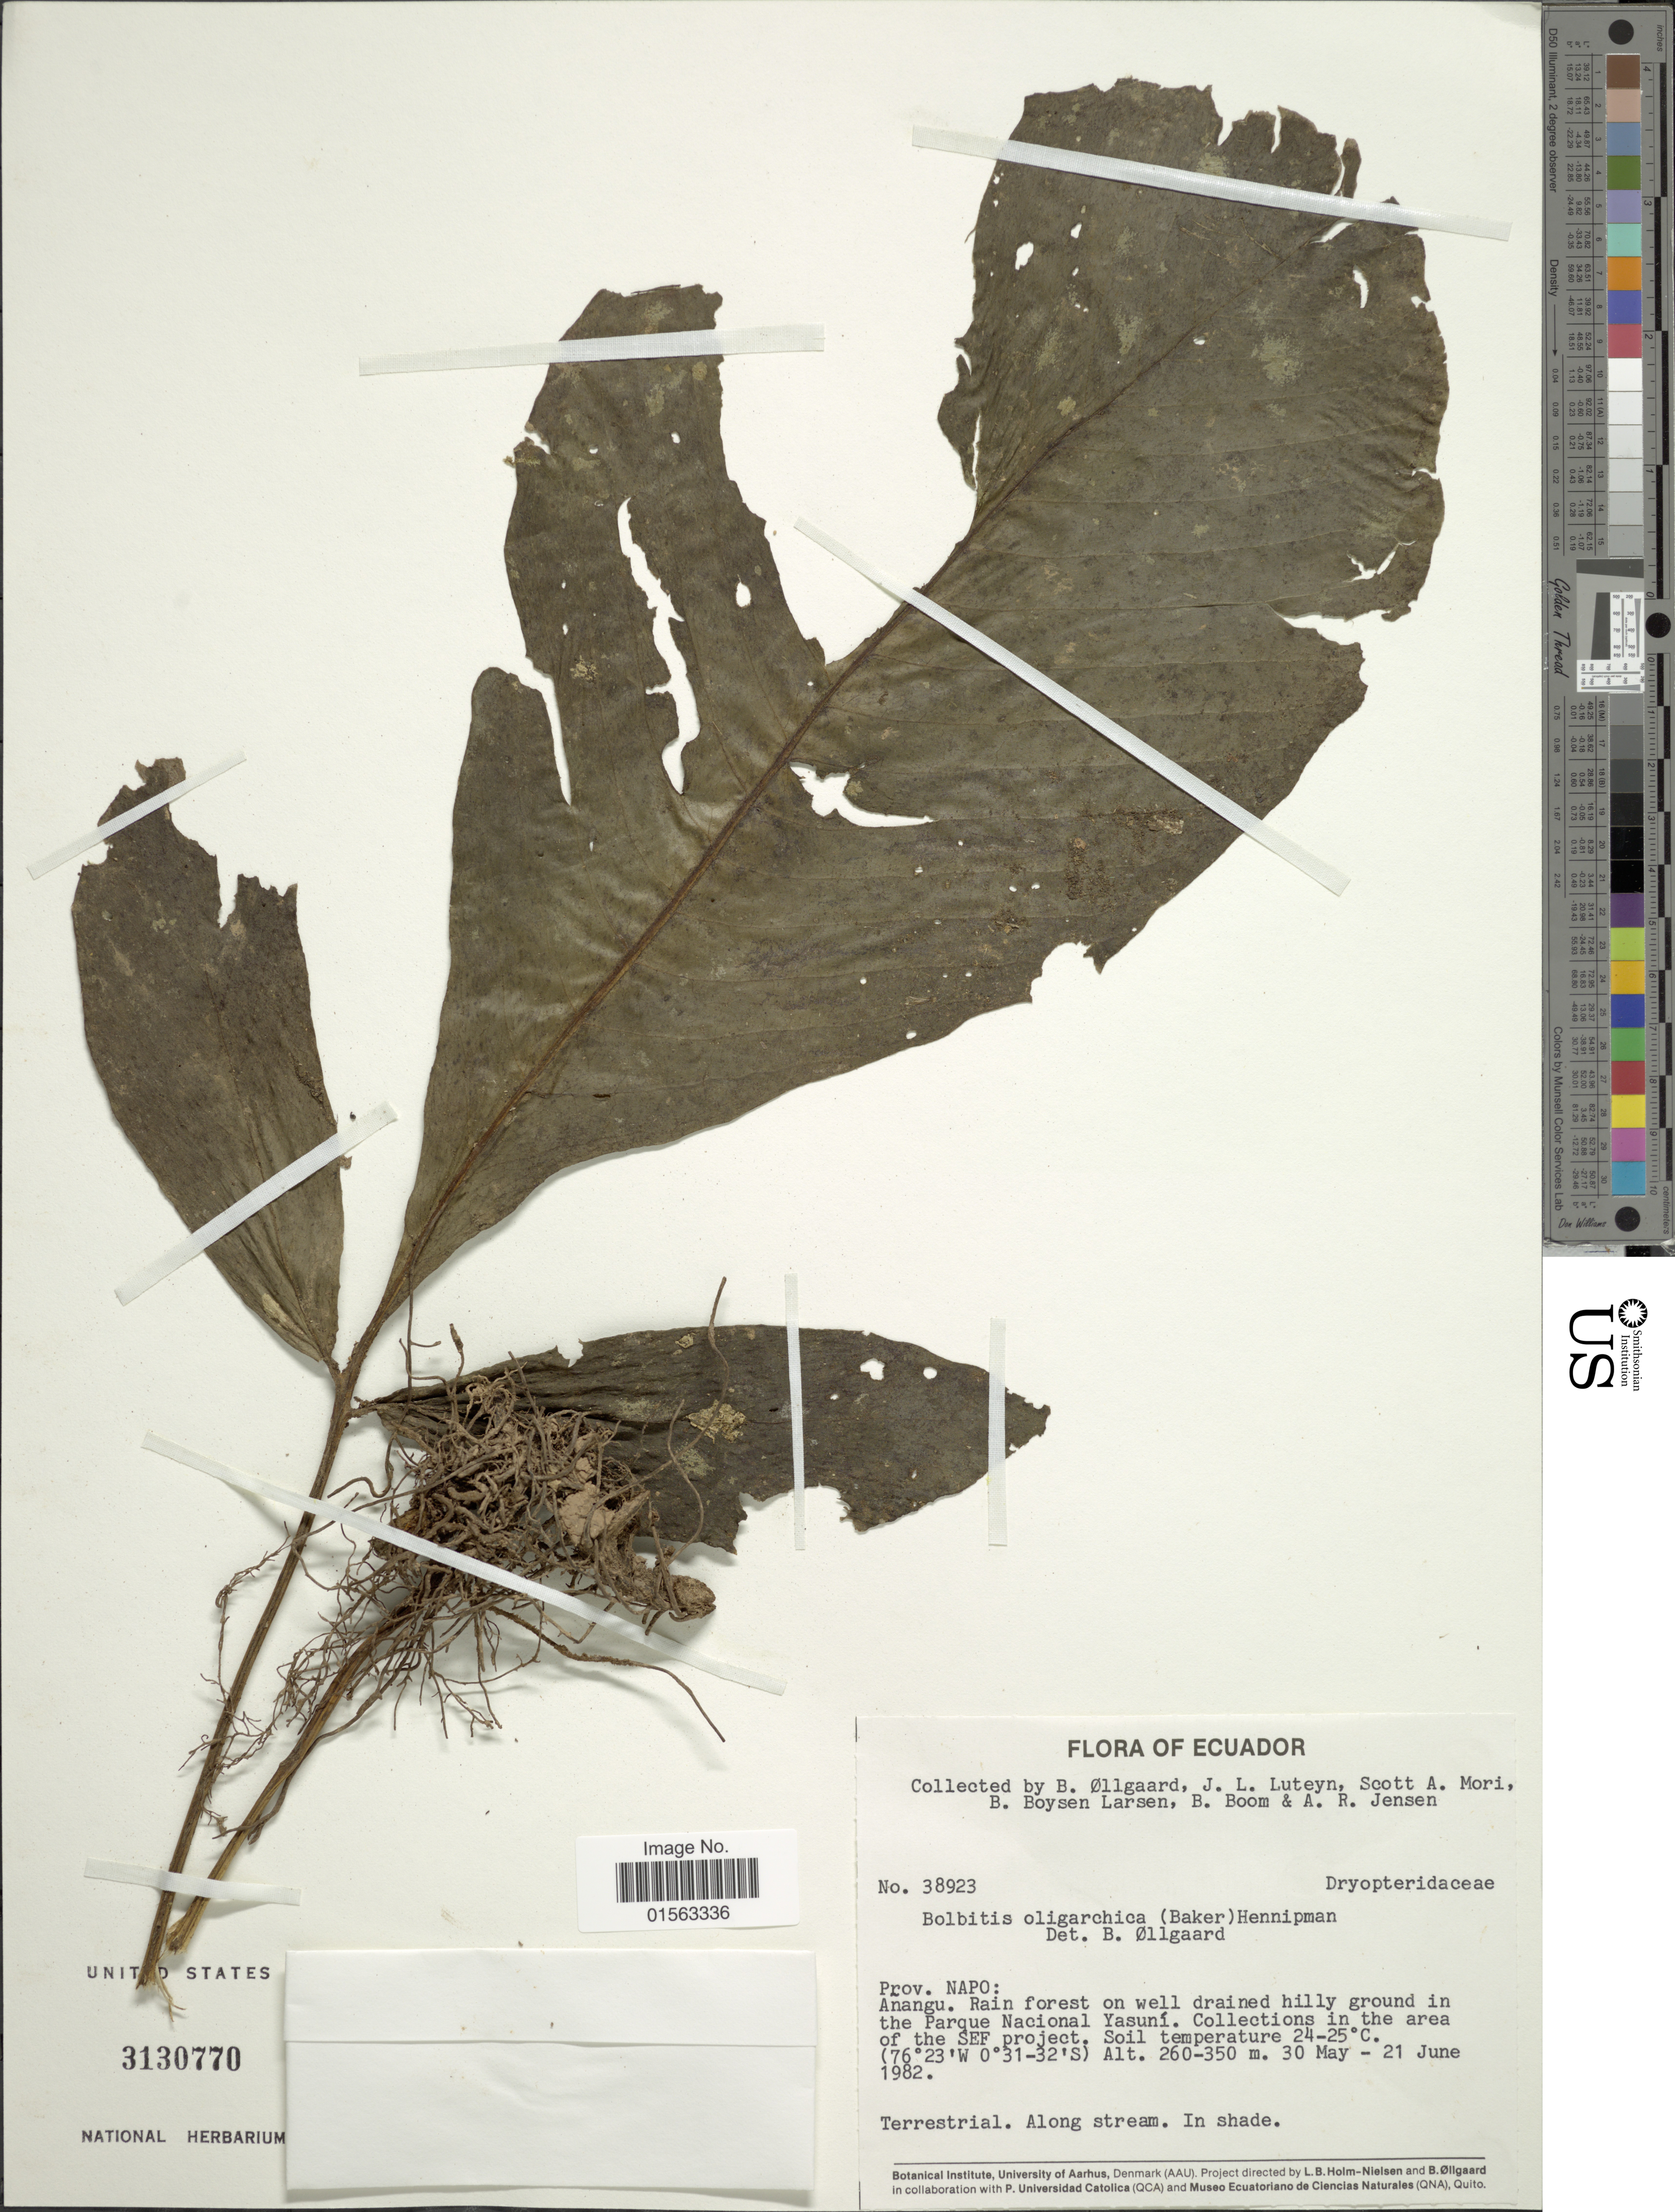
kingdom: Plantae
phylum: Tracheophyta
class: Polypodiopsida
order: Polypodiales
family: Dryopteridaceae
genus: Mickelia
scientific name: Mickelia oligarchica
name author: (Baker) R.C. Moran et al.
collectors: B. Øllgaard, J. L. Luteyn, S. Mori, B. Boysen Larsen & et al.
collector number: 28923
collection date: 1982-05-30/1982-06-21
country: Ecuador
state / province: Napo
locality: Prov. Napo: Anangu, in the Parque Nacional Yusuni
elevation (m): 260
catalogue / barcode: US 3130770